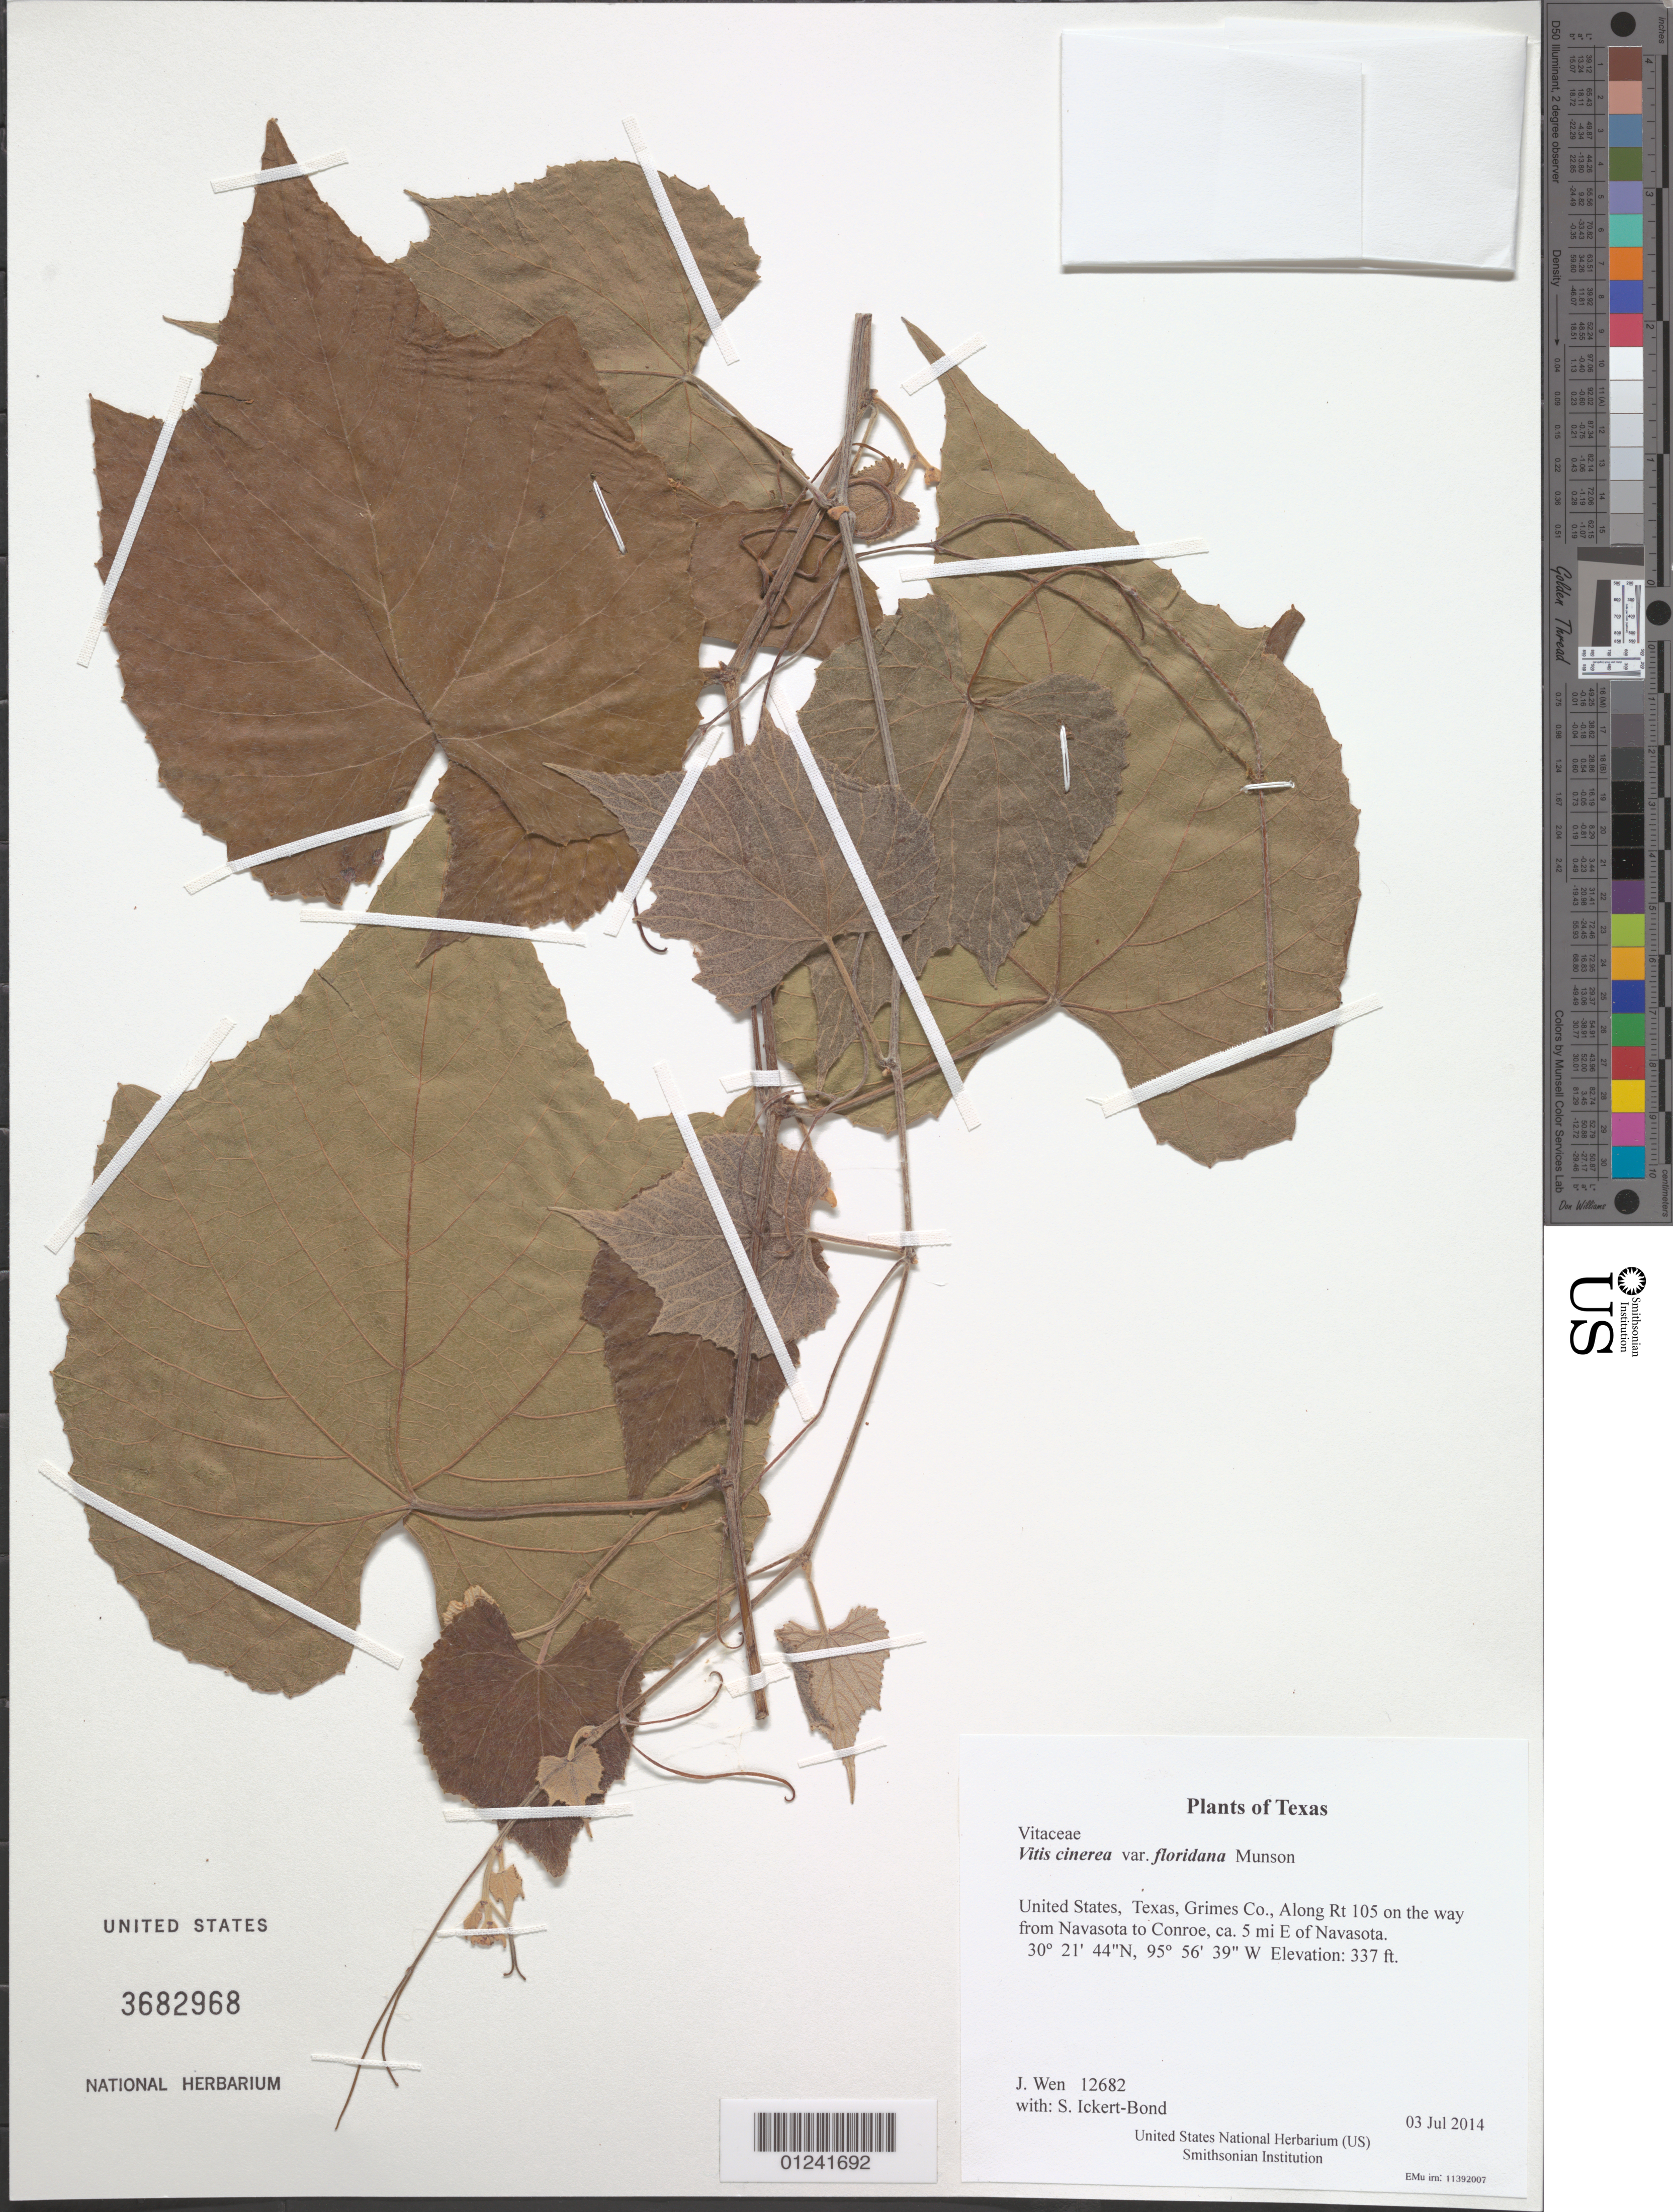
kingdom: Plantae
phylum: Tracheophyta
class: Magnoliopsida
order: Vitales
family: Vitaceae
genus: Vitis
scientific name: Vitis cinerea var. floridana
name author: Munson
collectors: J. Wen & S. Ickert-Bond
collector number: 12682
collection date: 2014-07-03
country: United States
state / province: Texas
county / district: Grimes Co.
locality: Along Rt 105 on the way from Navasota to Conroe, ca. 5 mi E of Navasota.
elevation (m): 103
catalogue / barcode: US 3682968